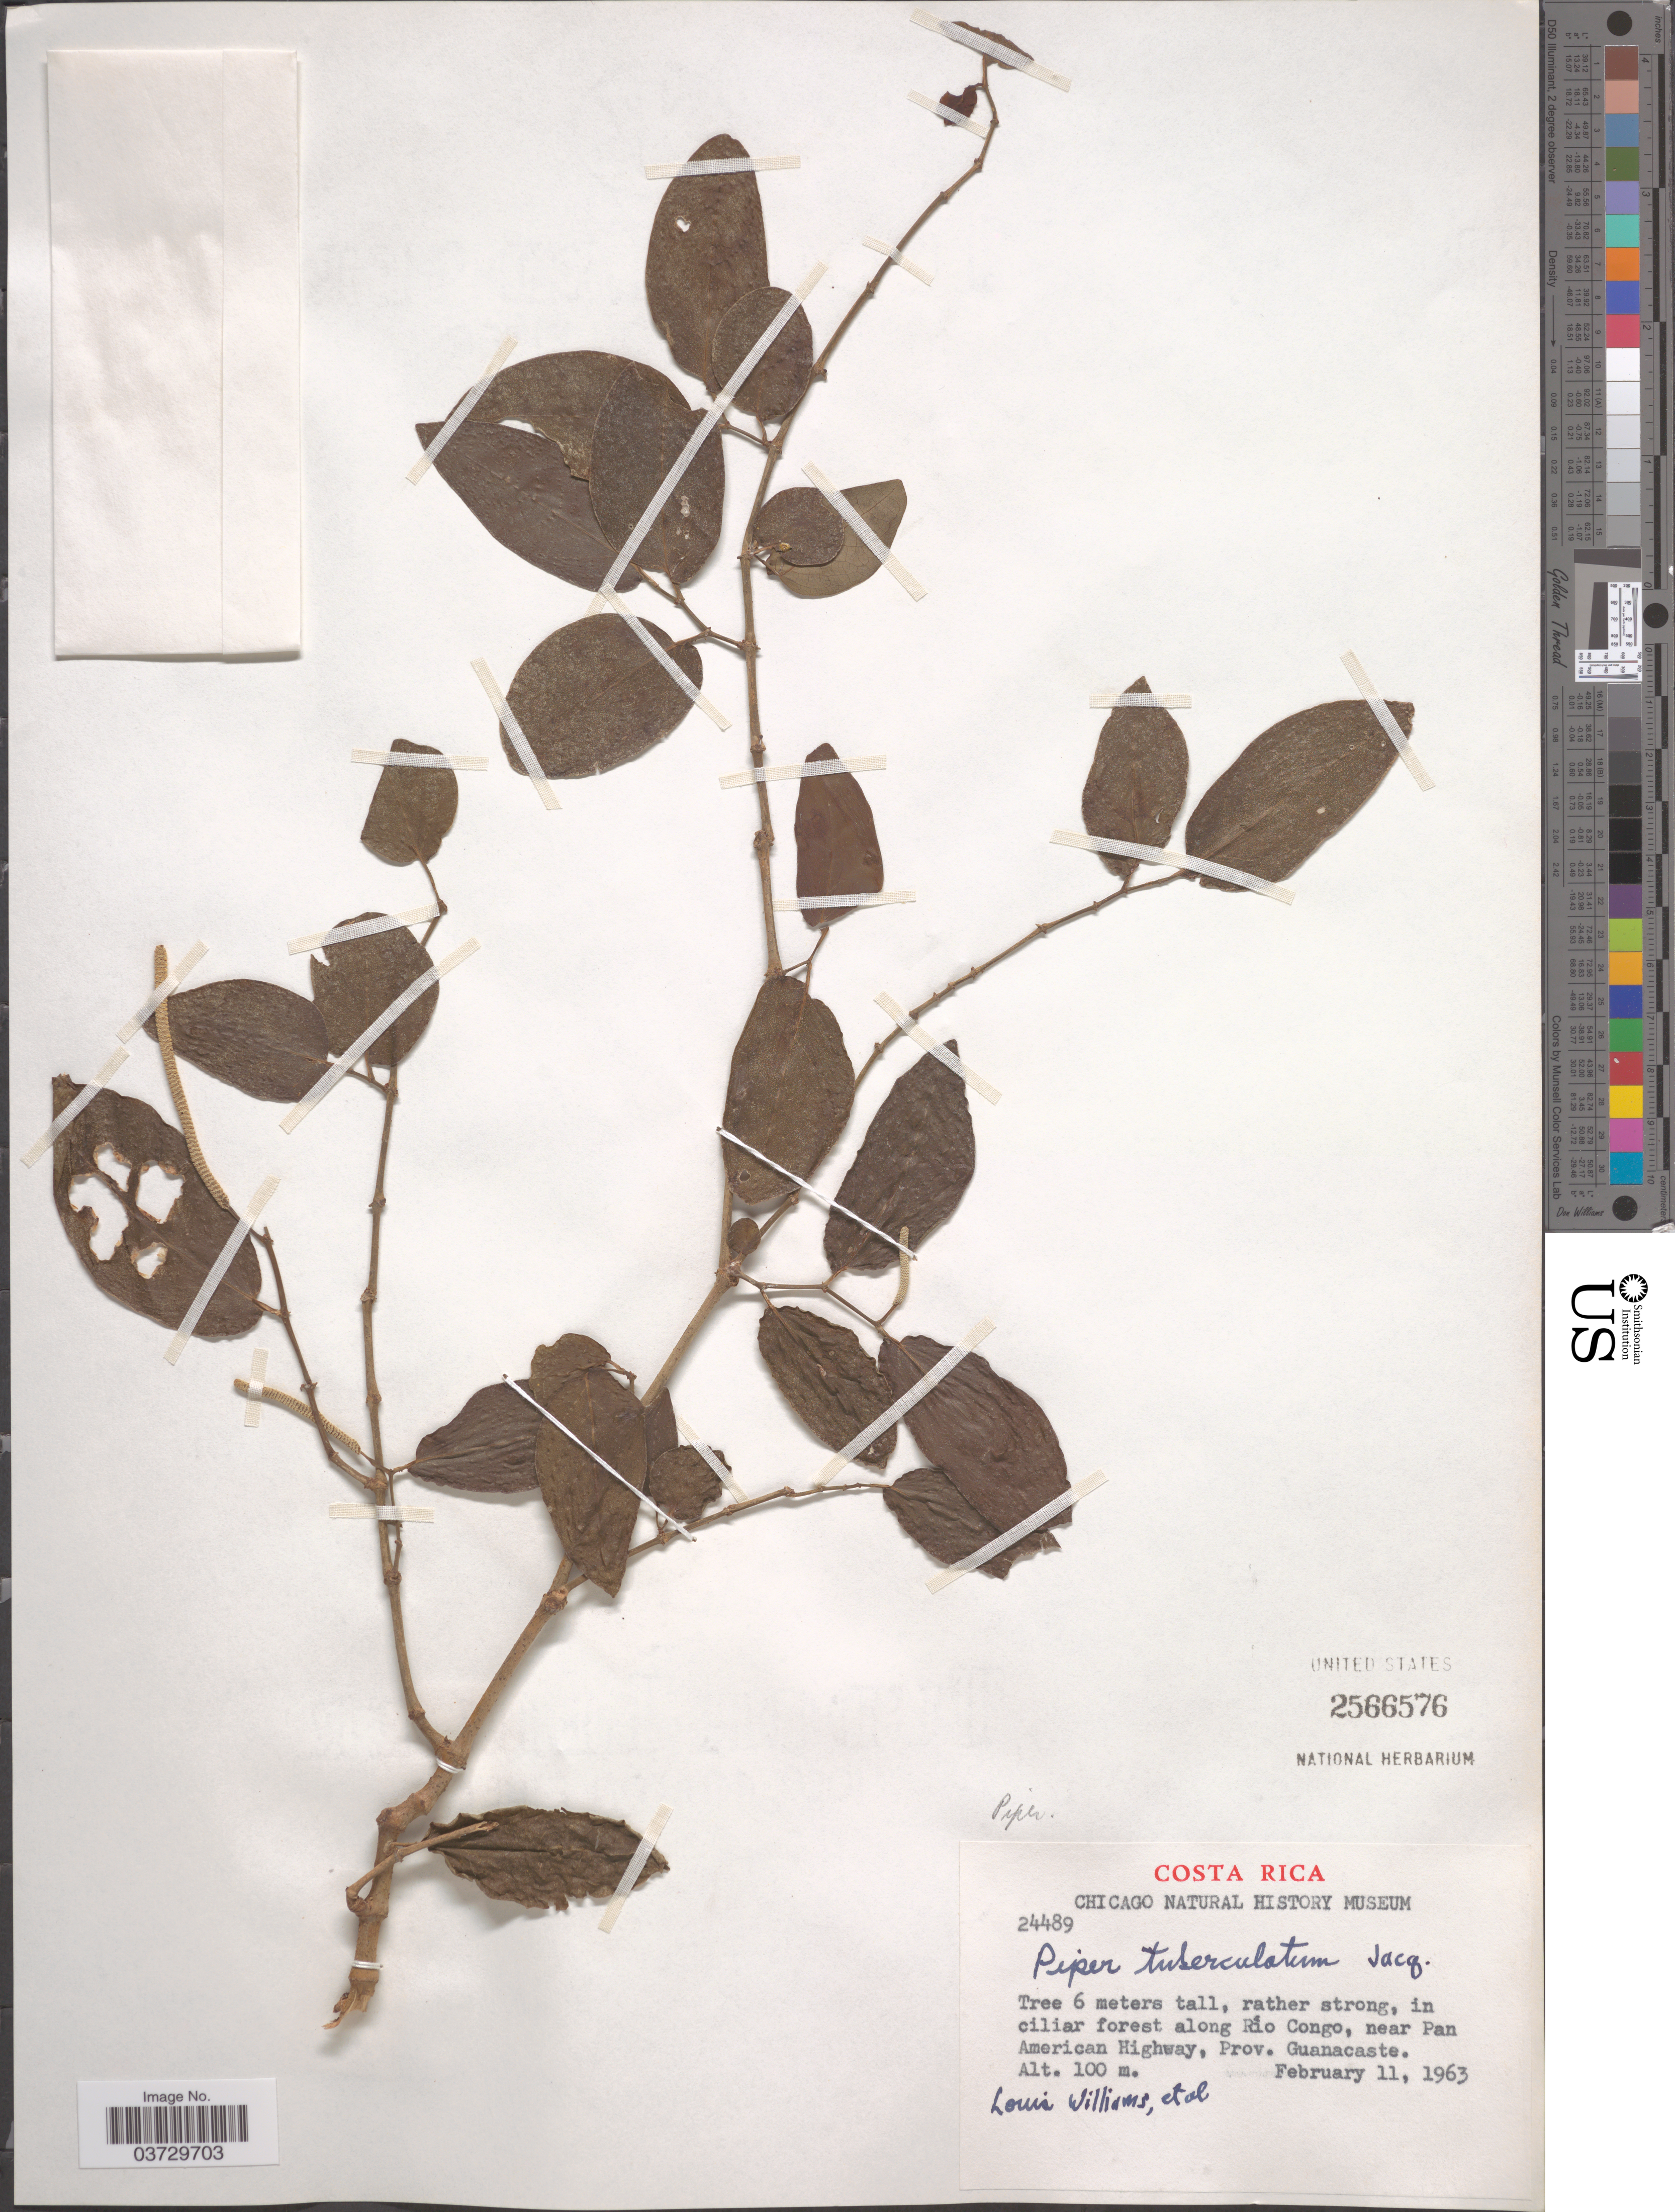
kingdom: Plantae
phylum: Tracheophyta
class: Magnoliopsida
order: Piperales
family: Piperaceae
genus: Piper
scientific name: Piper tuberculatum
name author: Jacq.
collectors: L. G. Williams & et al.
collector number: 24489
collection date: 1963-02-11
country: Costa Rica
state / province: Guanacaste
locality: Along Río Congo, near Pan American Highway.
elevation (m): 100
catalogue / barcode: US 2566576